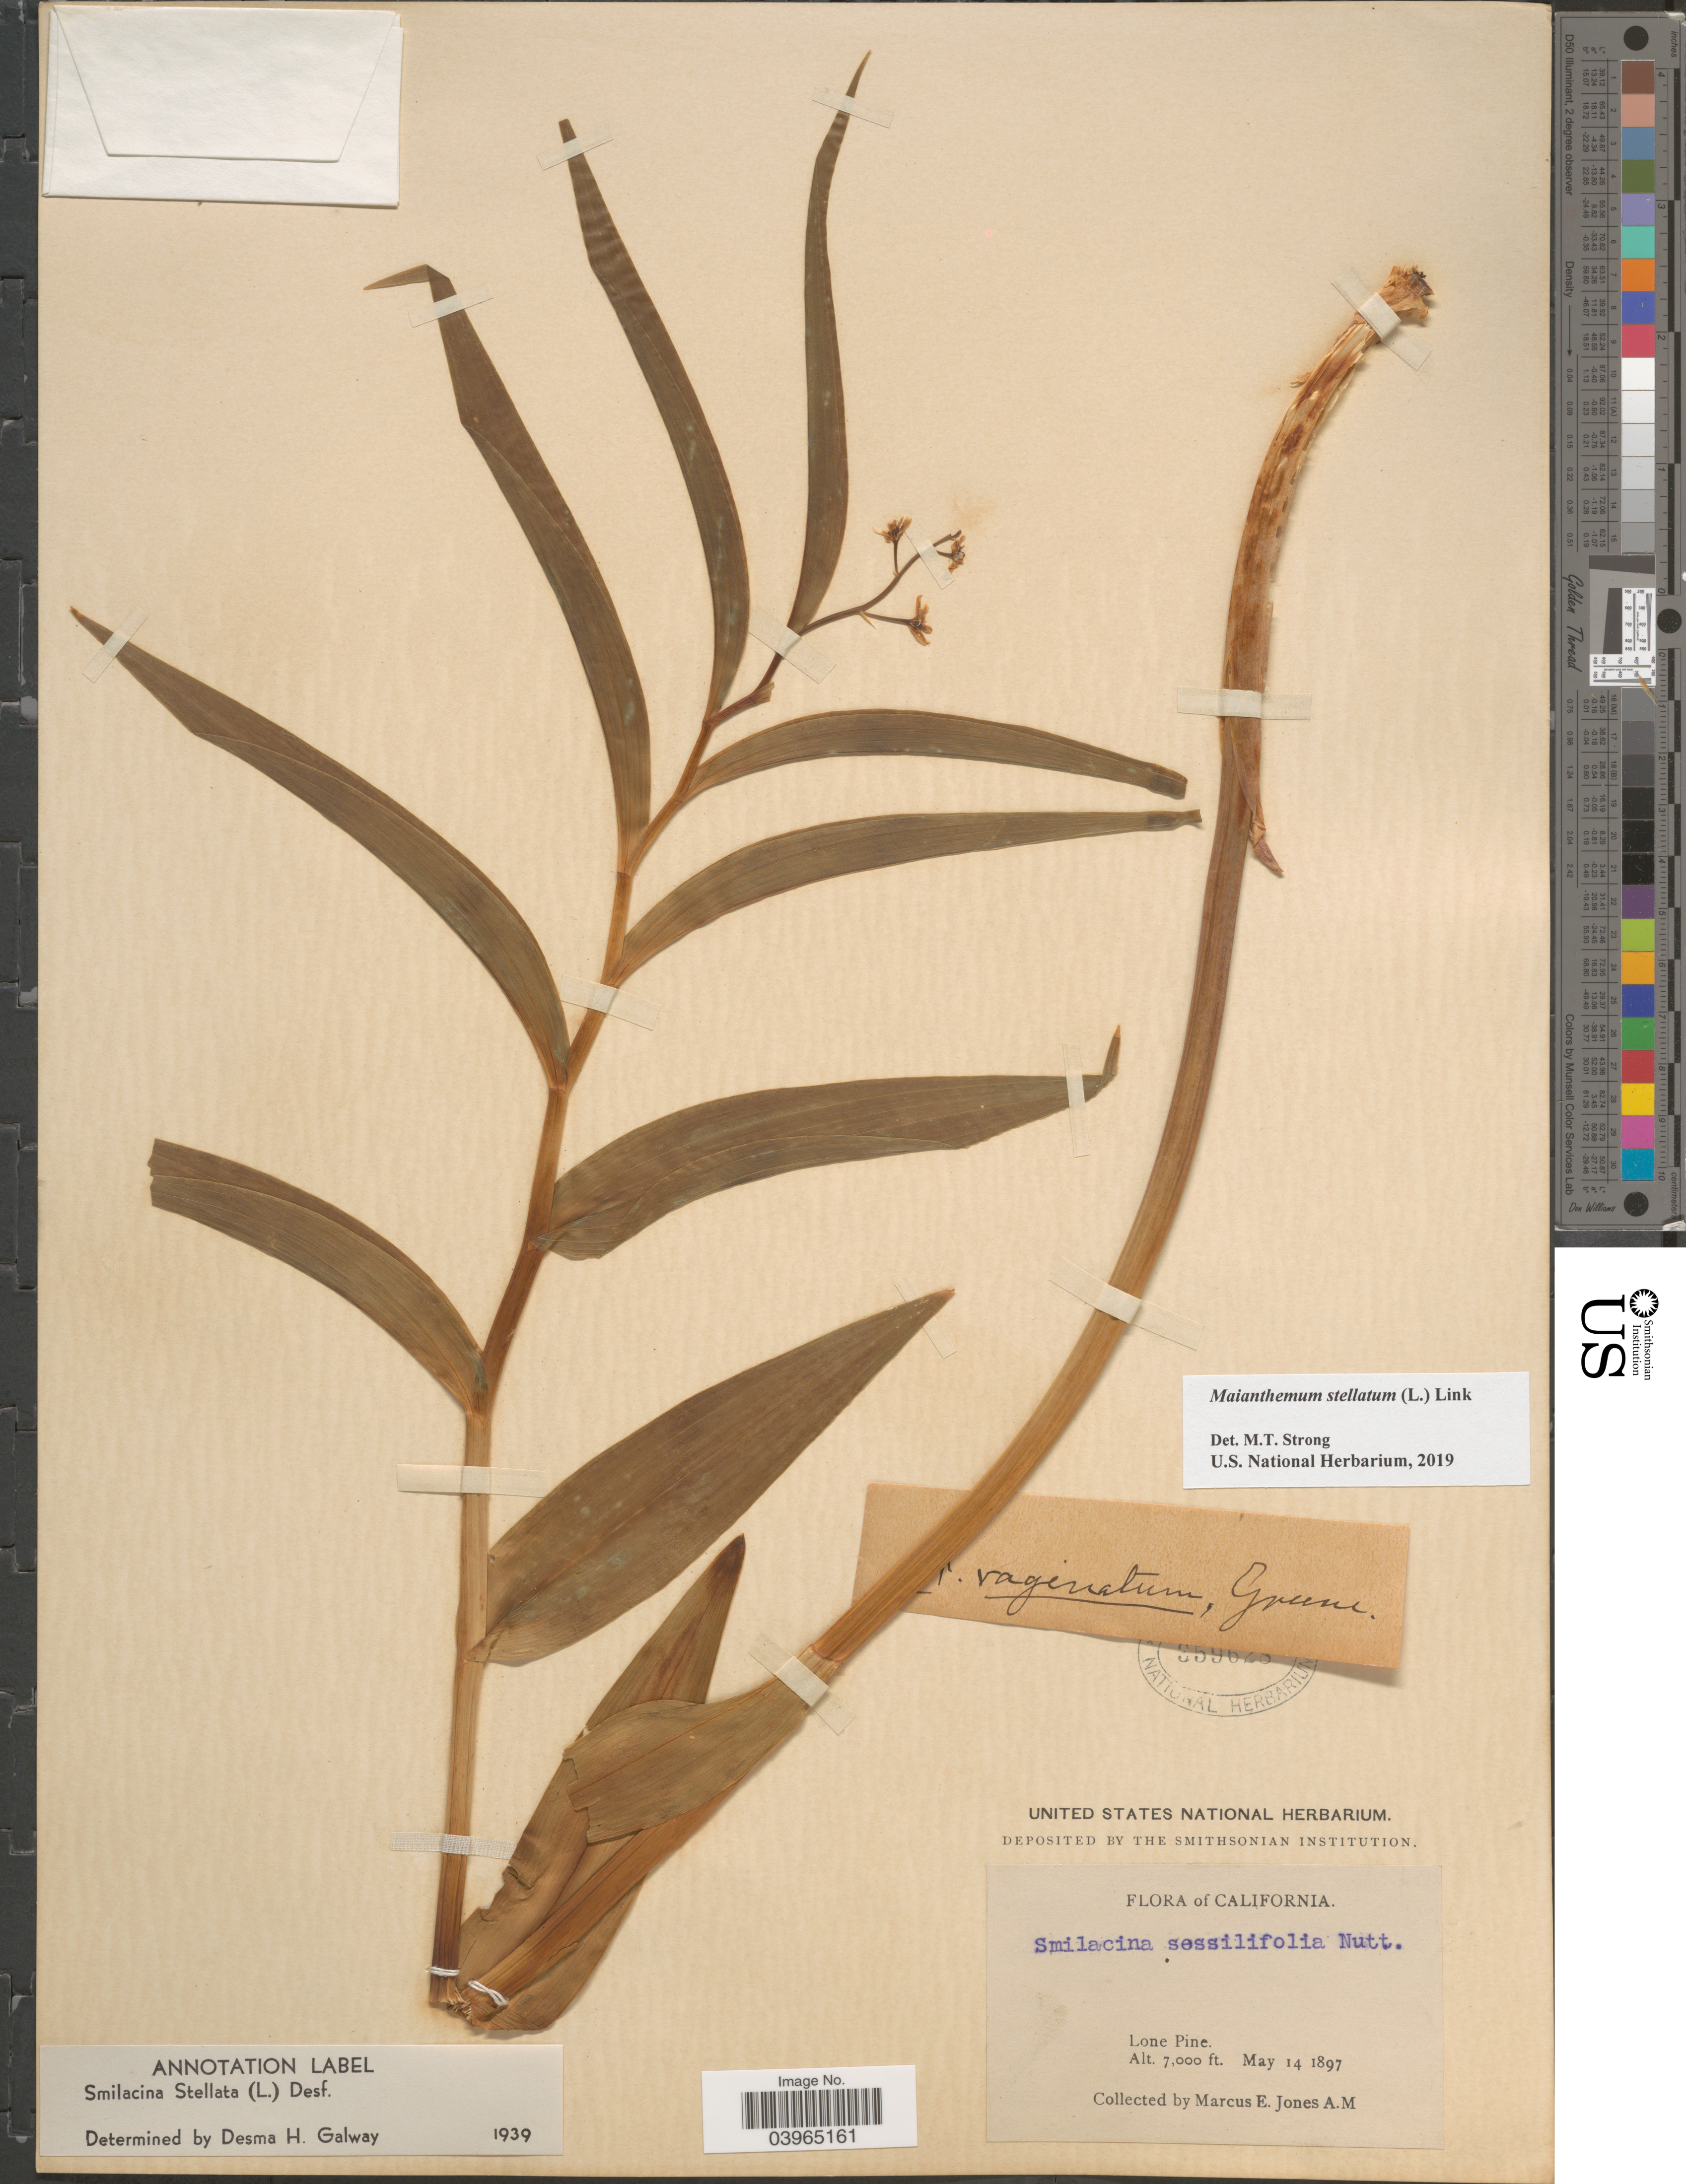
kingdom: Plantae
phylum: Tracheophyta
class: Liliopsida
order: Asparagales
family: Asparagaceae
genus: Maianthemum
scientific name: Maianthemum stellatum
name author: (L.) Link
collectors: M. E. Jones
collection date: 1897-05-14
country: United States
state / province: California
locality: Lone Pine.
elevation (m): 2134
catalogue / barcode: US 359628